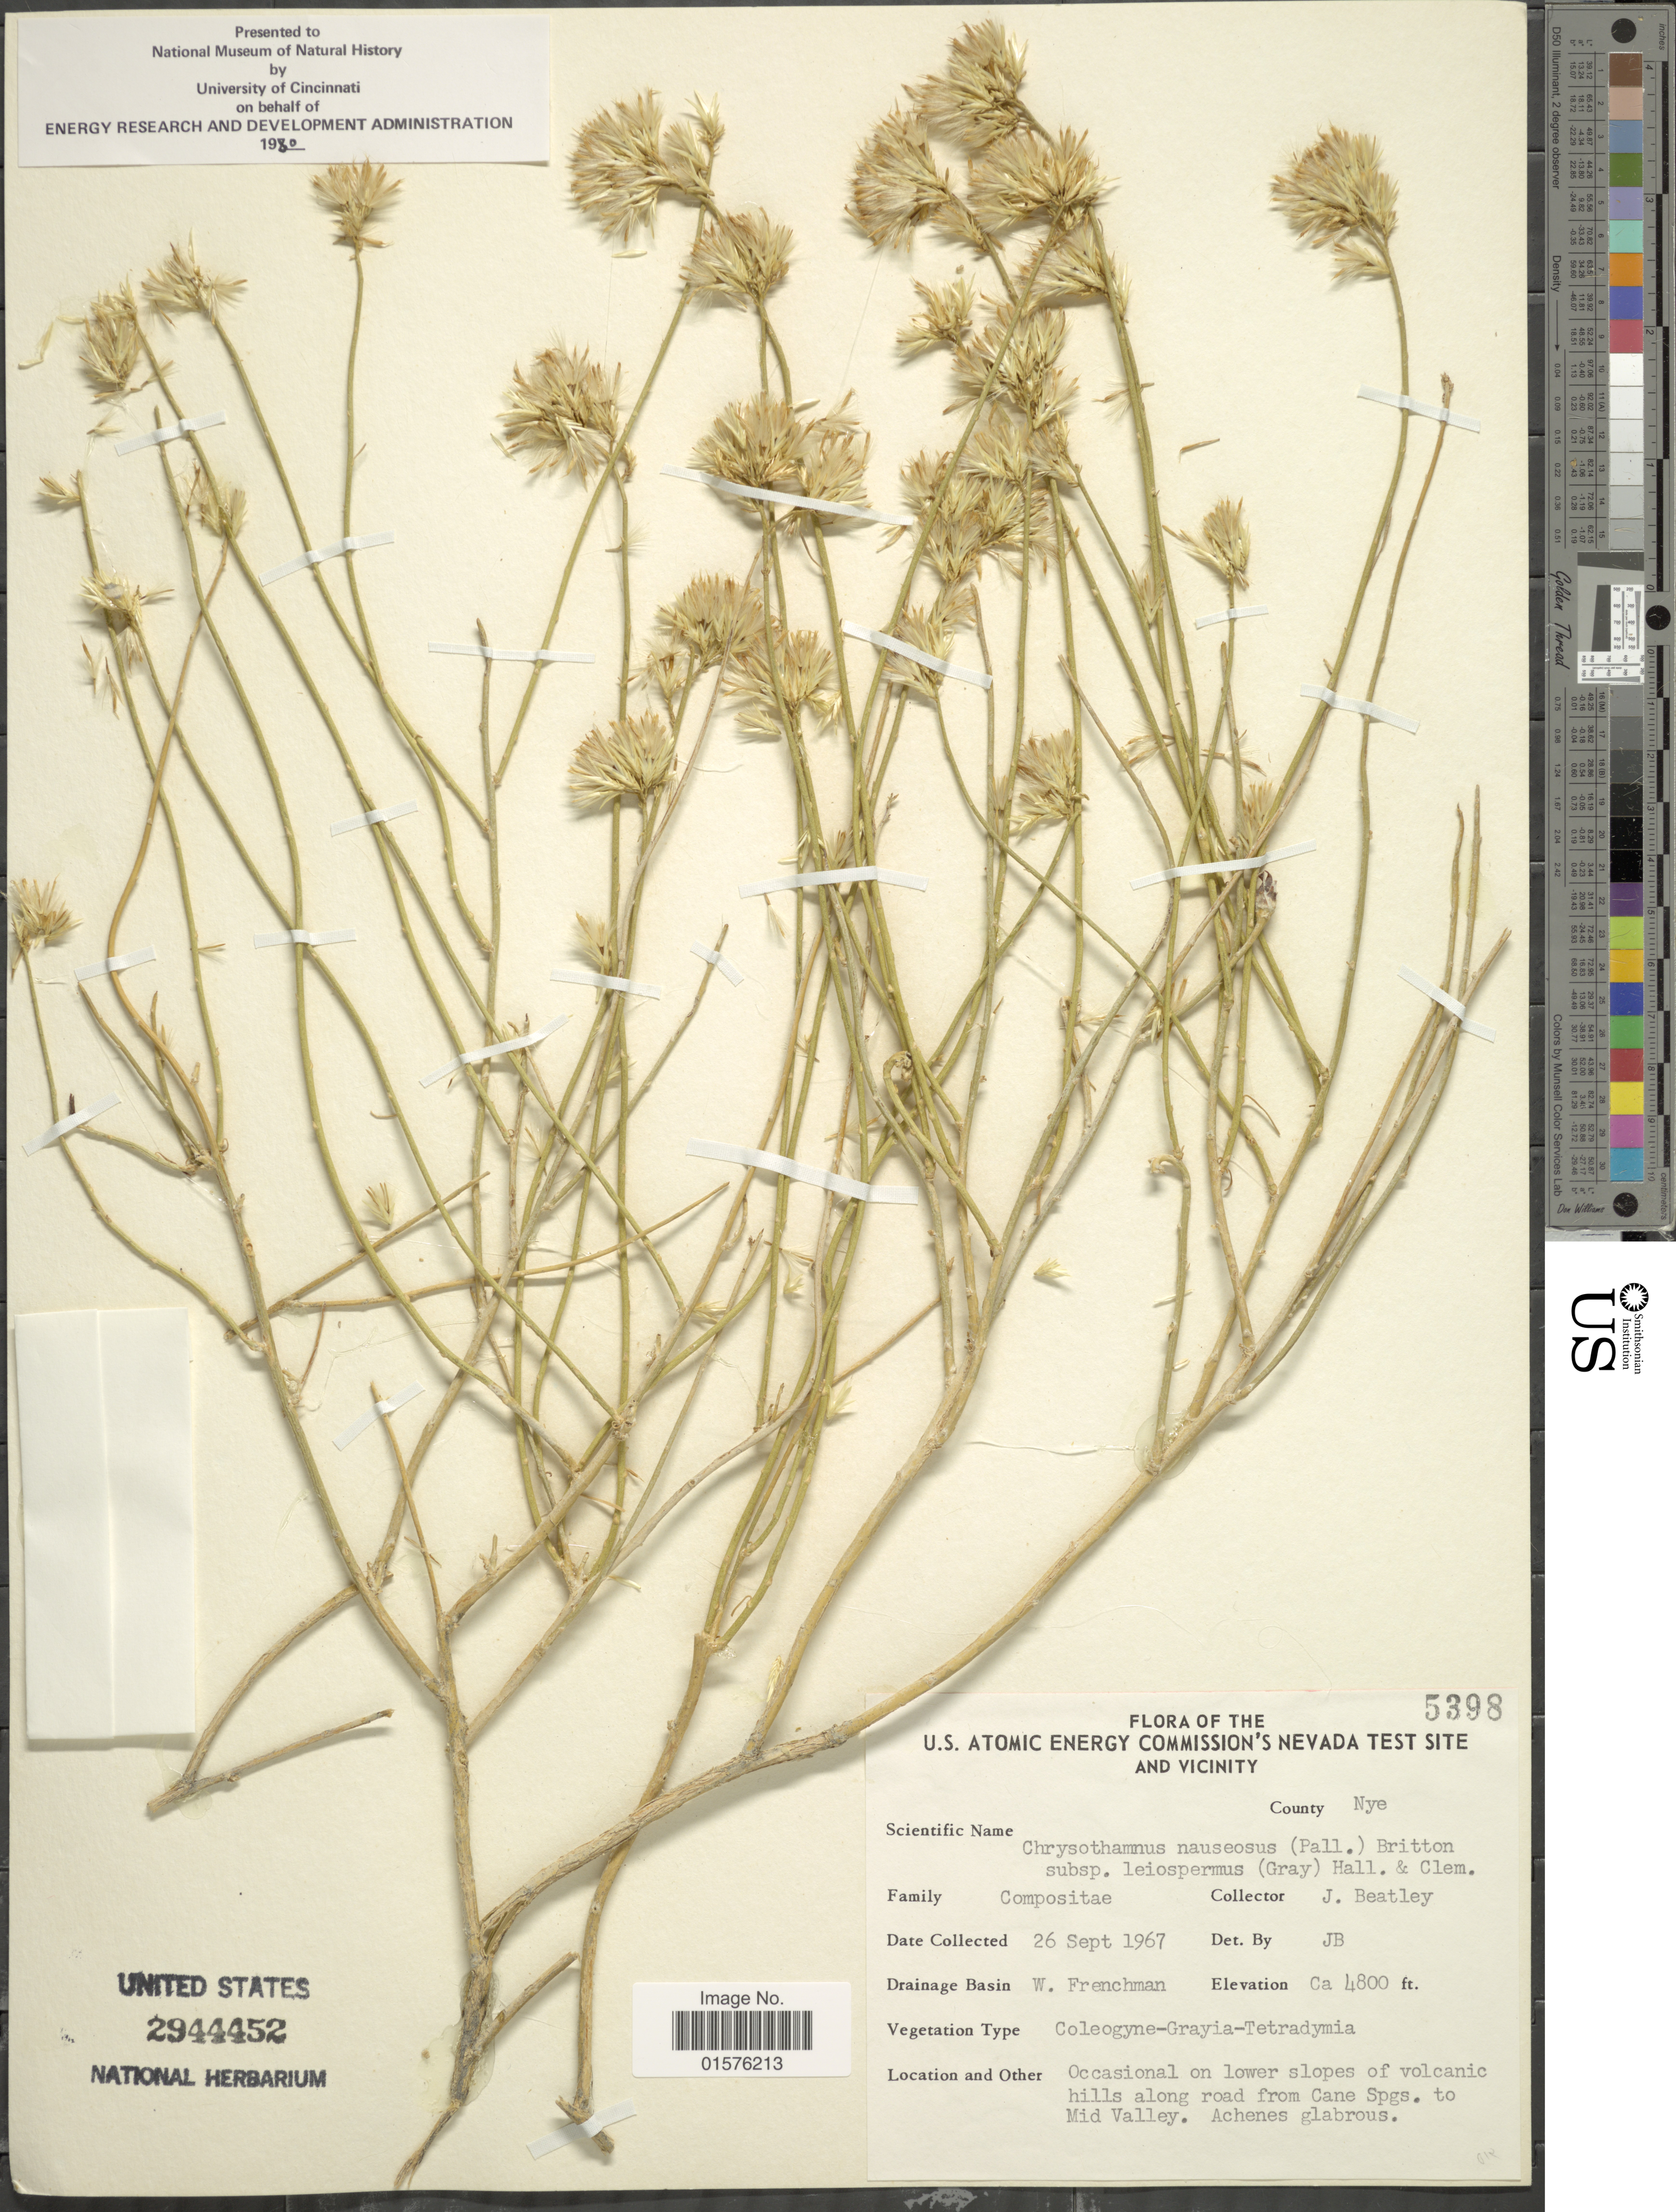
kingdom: Plantae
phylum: Tracheophyta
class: Magnoliopsida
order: Asterales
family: Asteraceae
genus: Ericameria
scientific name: Ericameria nauseosa var. leiosperma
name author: (A. Gray) G.L. Nesom & G.I. Baird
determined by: Urbatsch, Lowell E., Curator (LSU), Louisiana State University (UNITED STATES)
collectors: J. C. Beatley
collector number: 5398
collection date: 1967-09-26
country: United States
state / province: Nevada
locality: The U.S. Atomic Energy Commision's Nevada test site and vicinity, County: Nye, Drainage basin: W. Frenchman, on lower slopes of volcanic hills along road from Cane Spgs. to Mid Valley.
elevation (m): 1463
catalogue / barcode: US 2944452